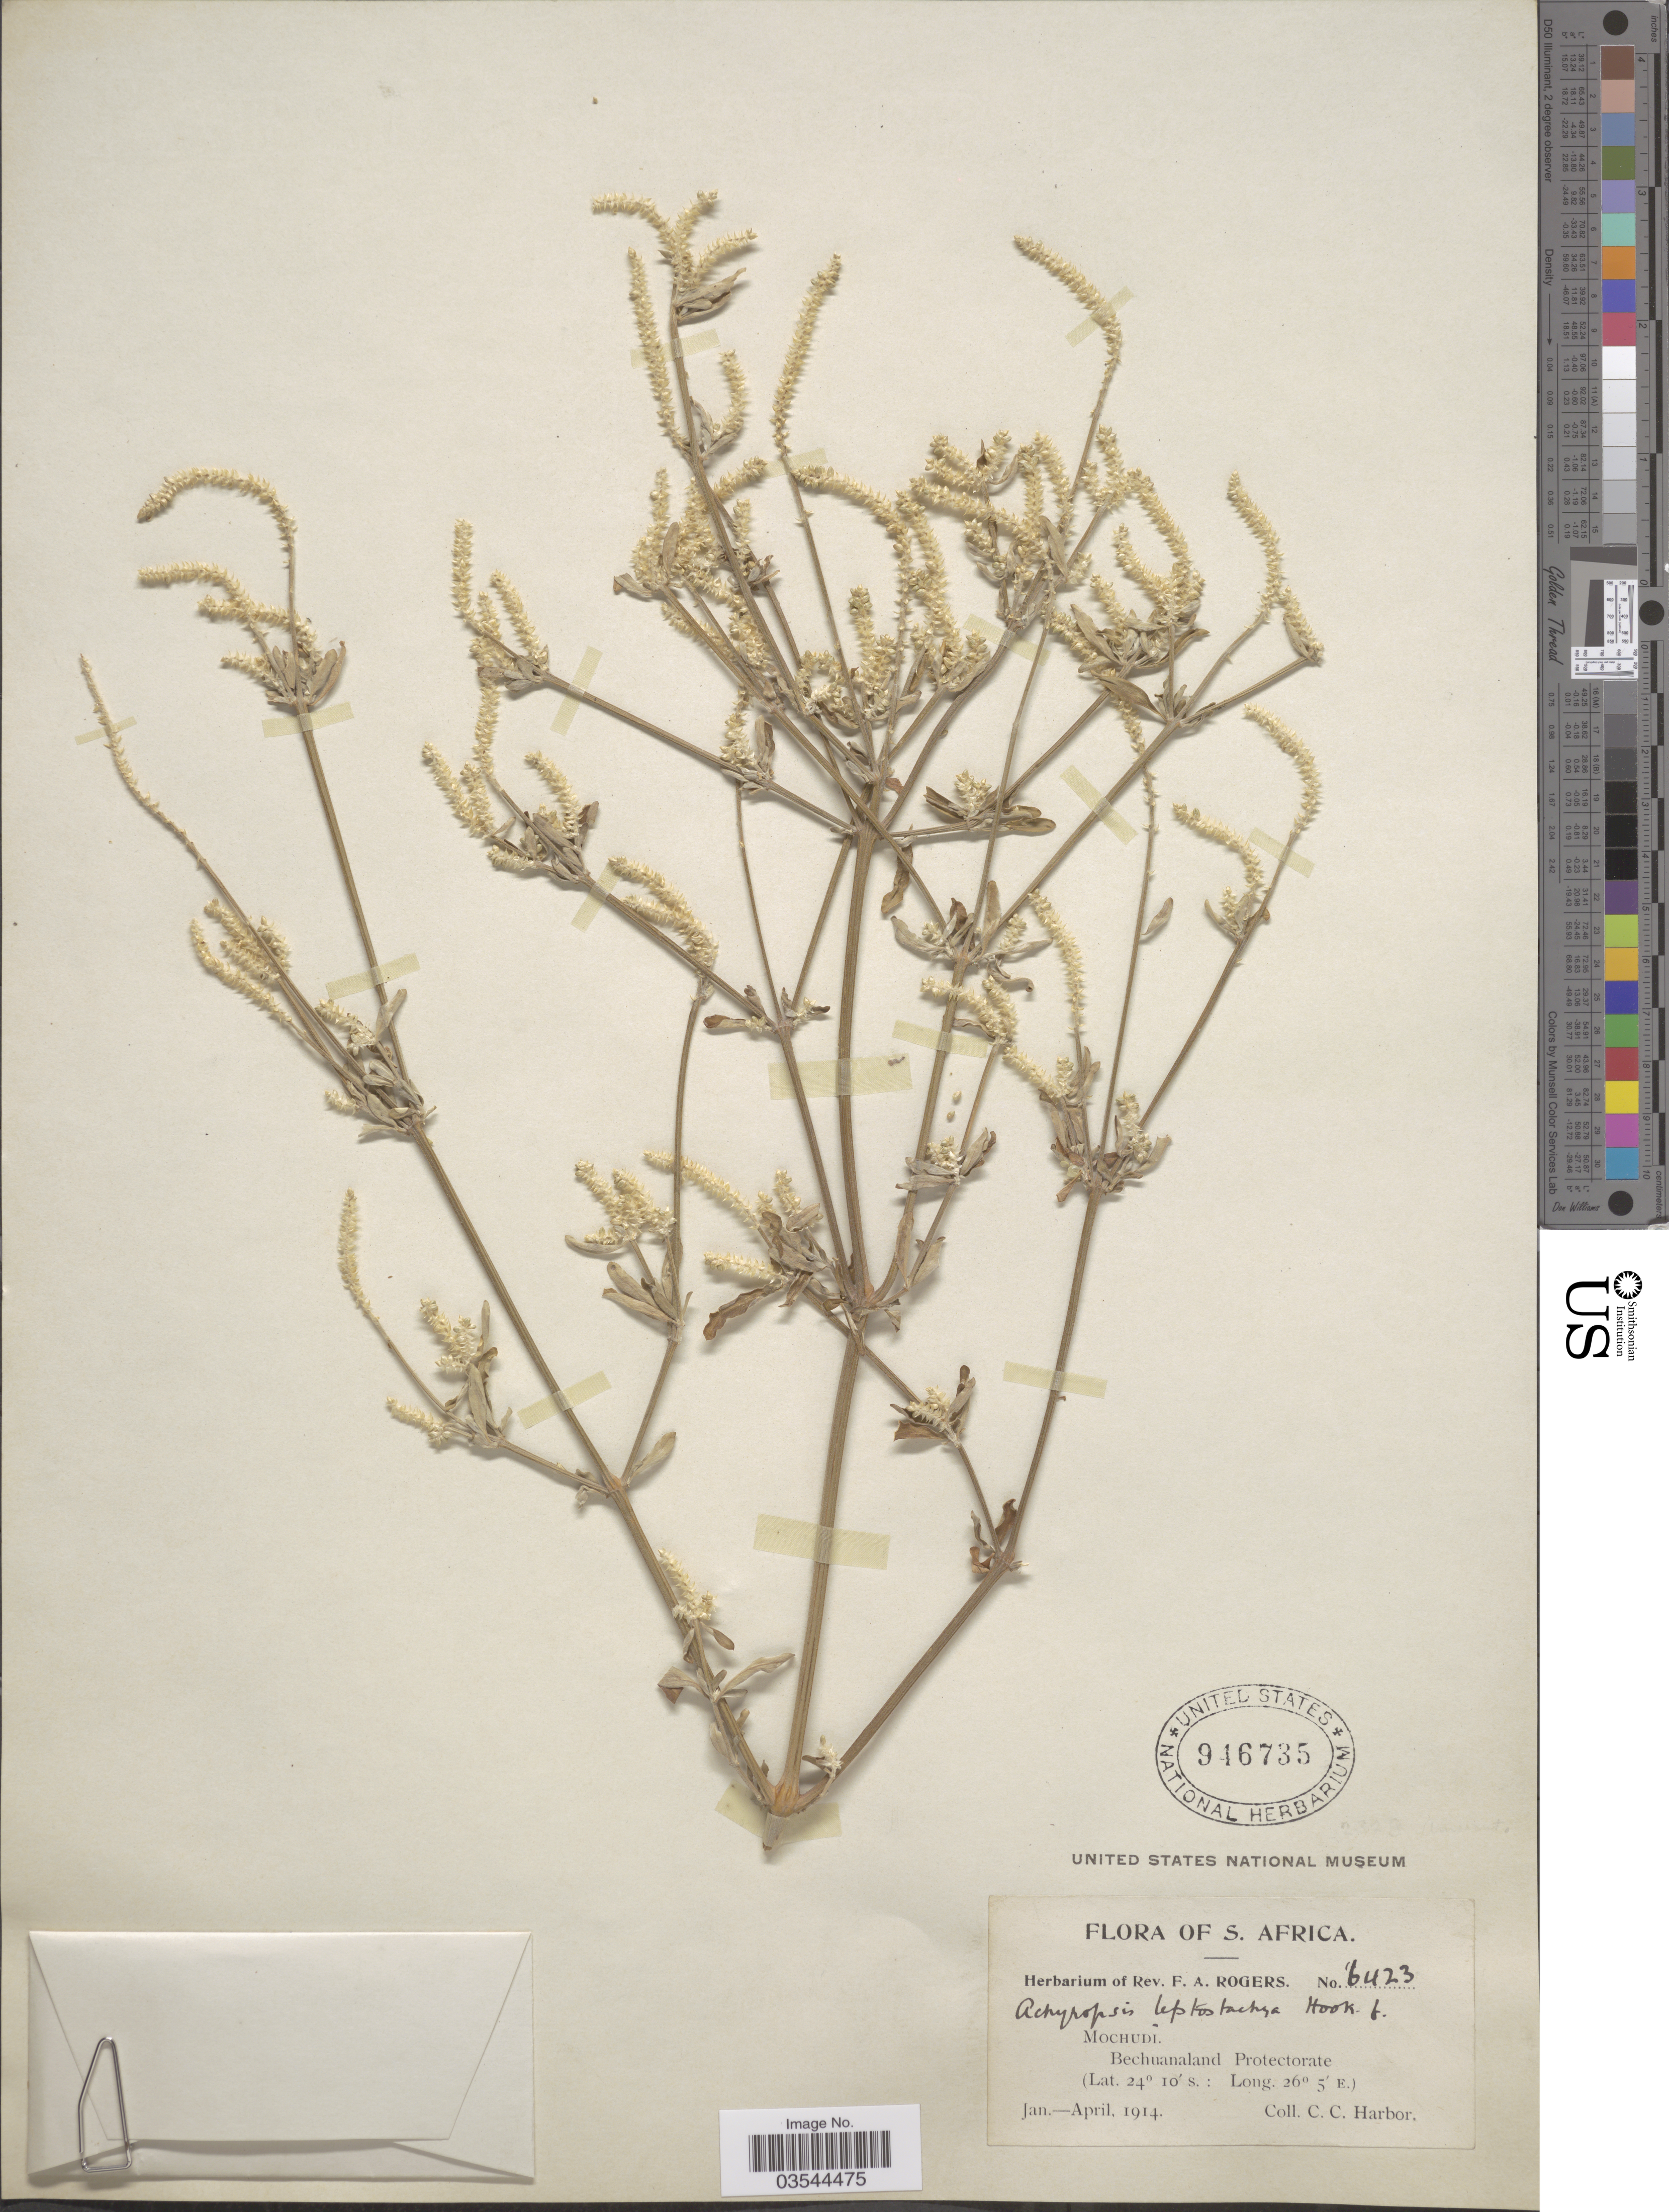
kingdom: Plantae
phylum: Tracheophyta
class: Magnoliopsida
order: Caryophyllales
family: Amaranthaceae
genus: Achyranthes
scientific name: Achyranthes leptostachya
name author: E. Mey. ex Meisn.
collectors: C. Harbor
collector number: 6423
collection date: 1914-01/1914-04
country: Botswana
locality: Mochudi. Bechuanaland Protectorate.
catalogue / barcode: US 946735